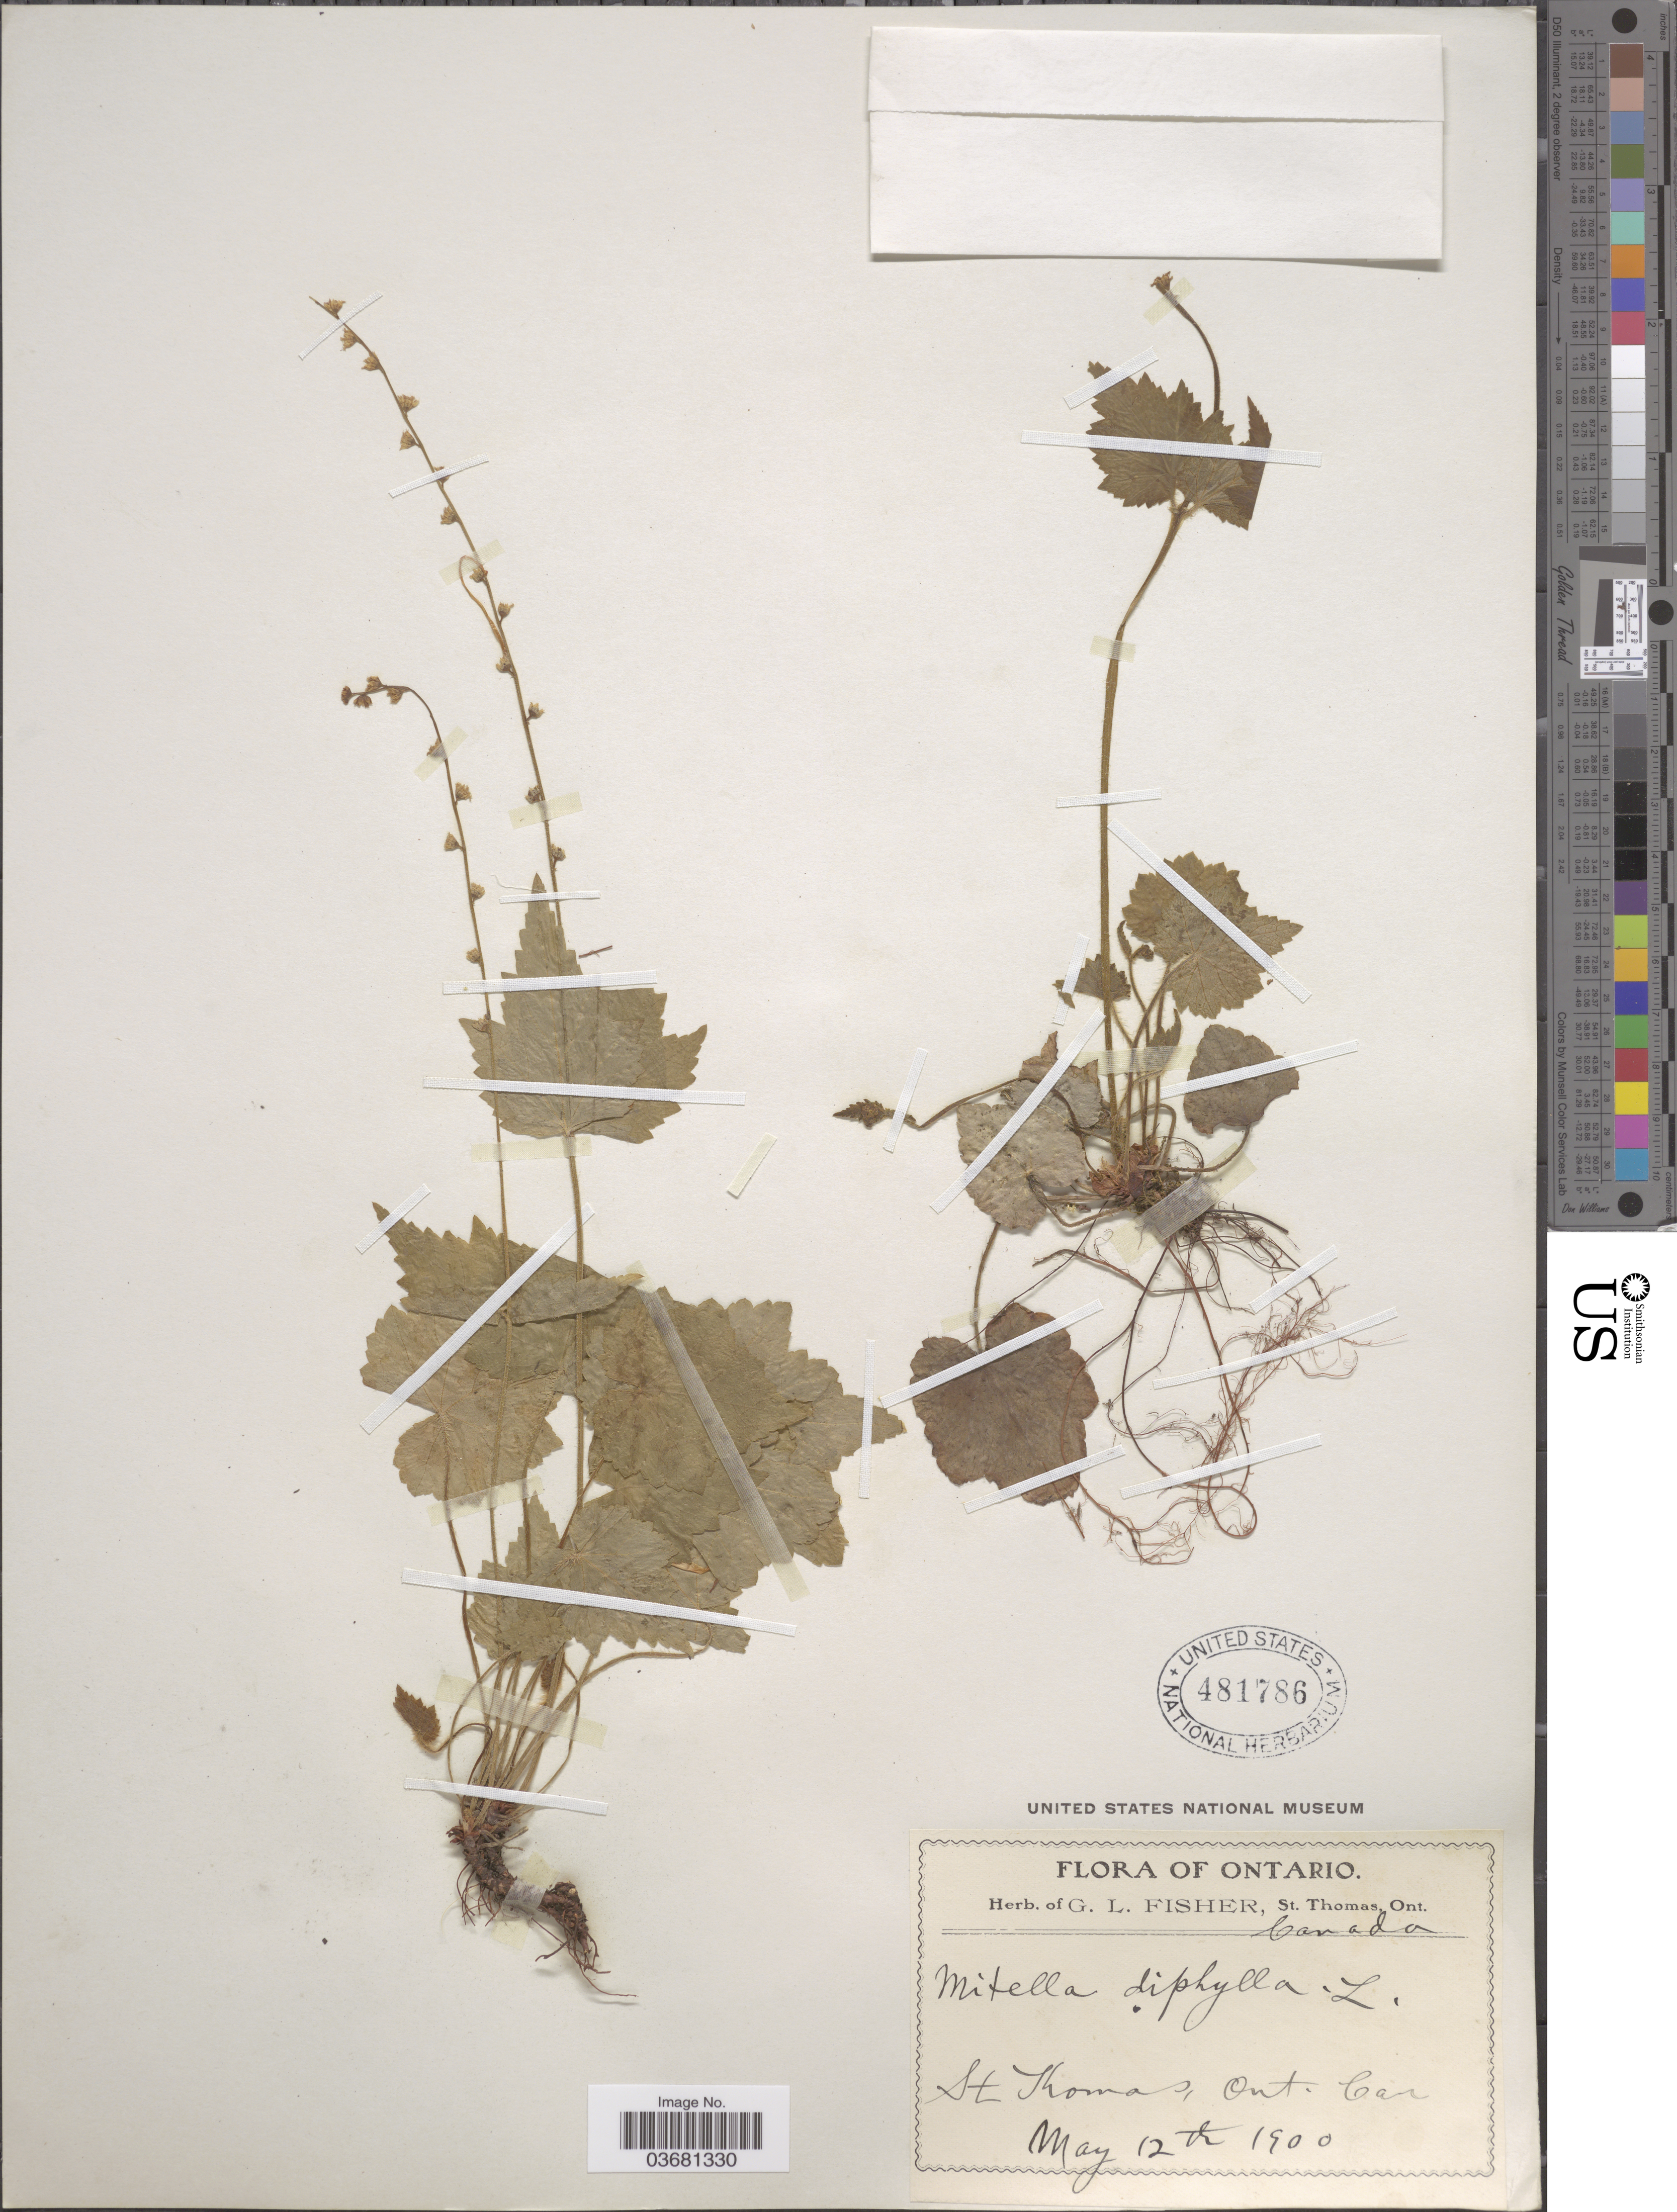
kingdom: Plantae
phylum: Tracheophyta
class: Magnoliopsida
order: Saxifragales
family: Saxifragaceae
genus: Mitella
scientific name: Mitella diphylla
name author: L.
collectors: ex herb. Geo L. Fisher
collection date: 1900-05-12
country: Canada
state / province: Ontario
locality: St Thomas.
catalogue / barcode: US 481786